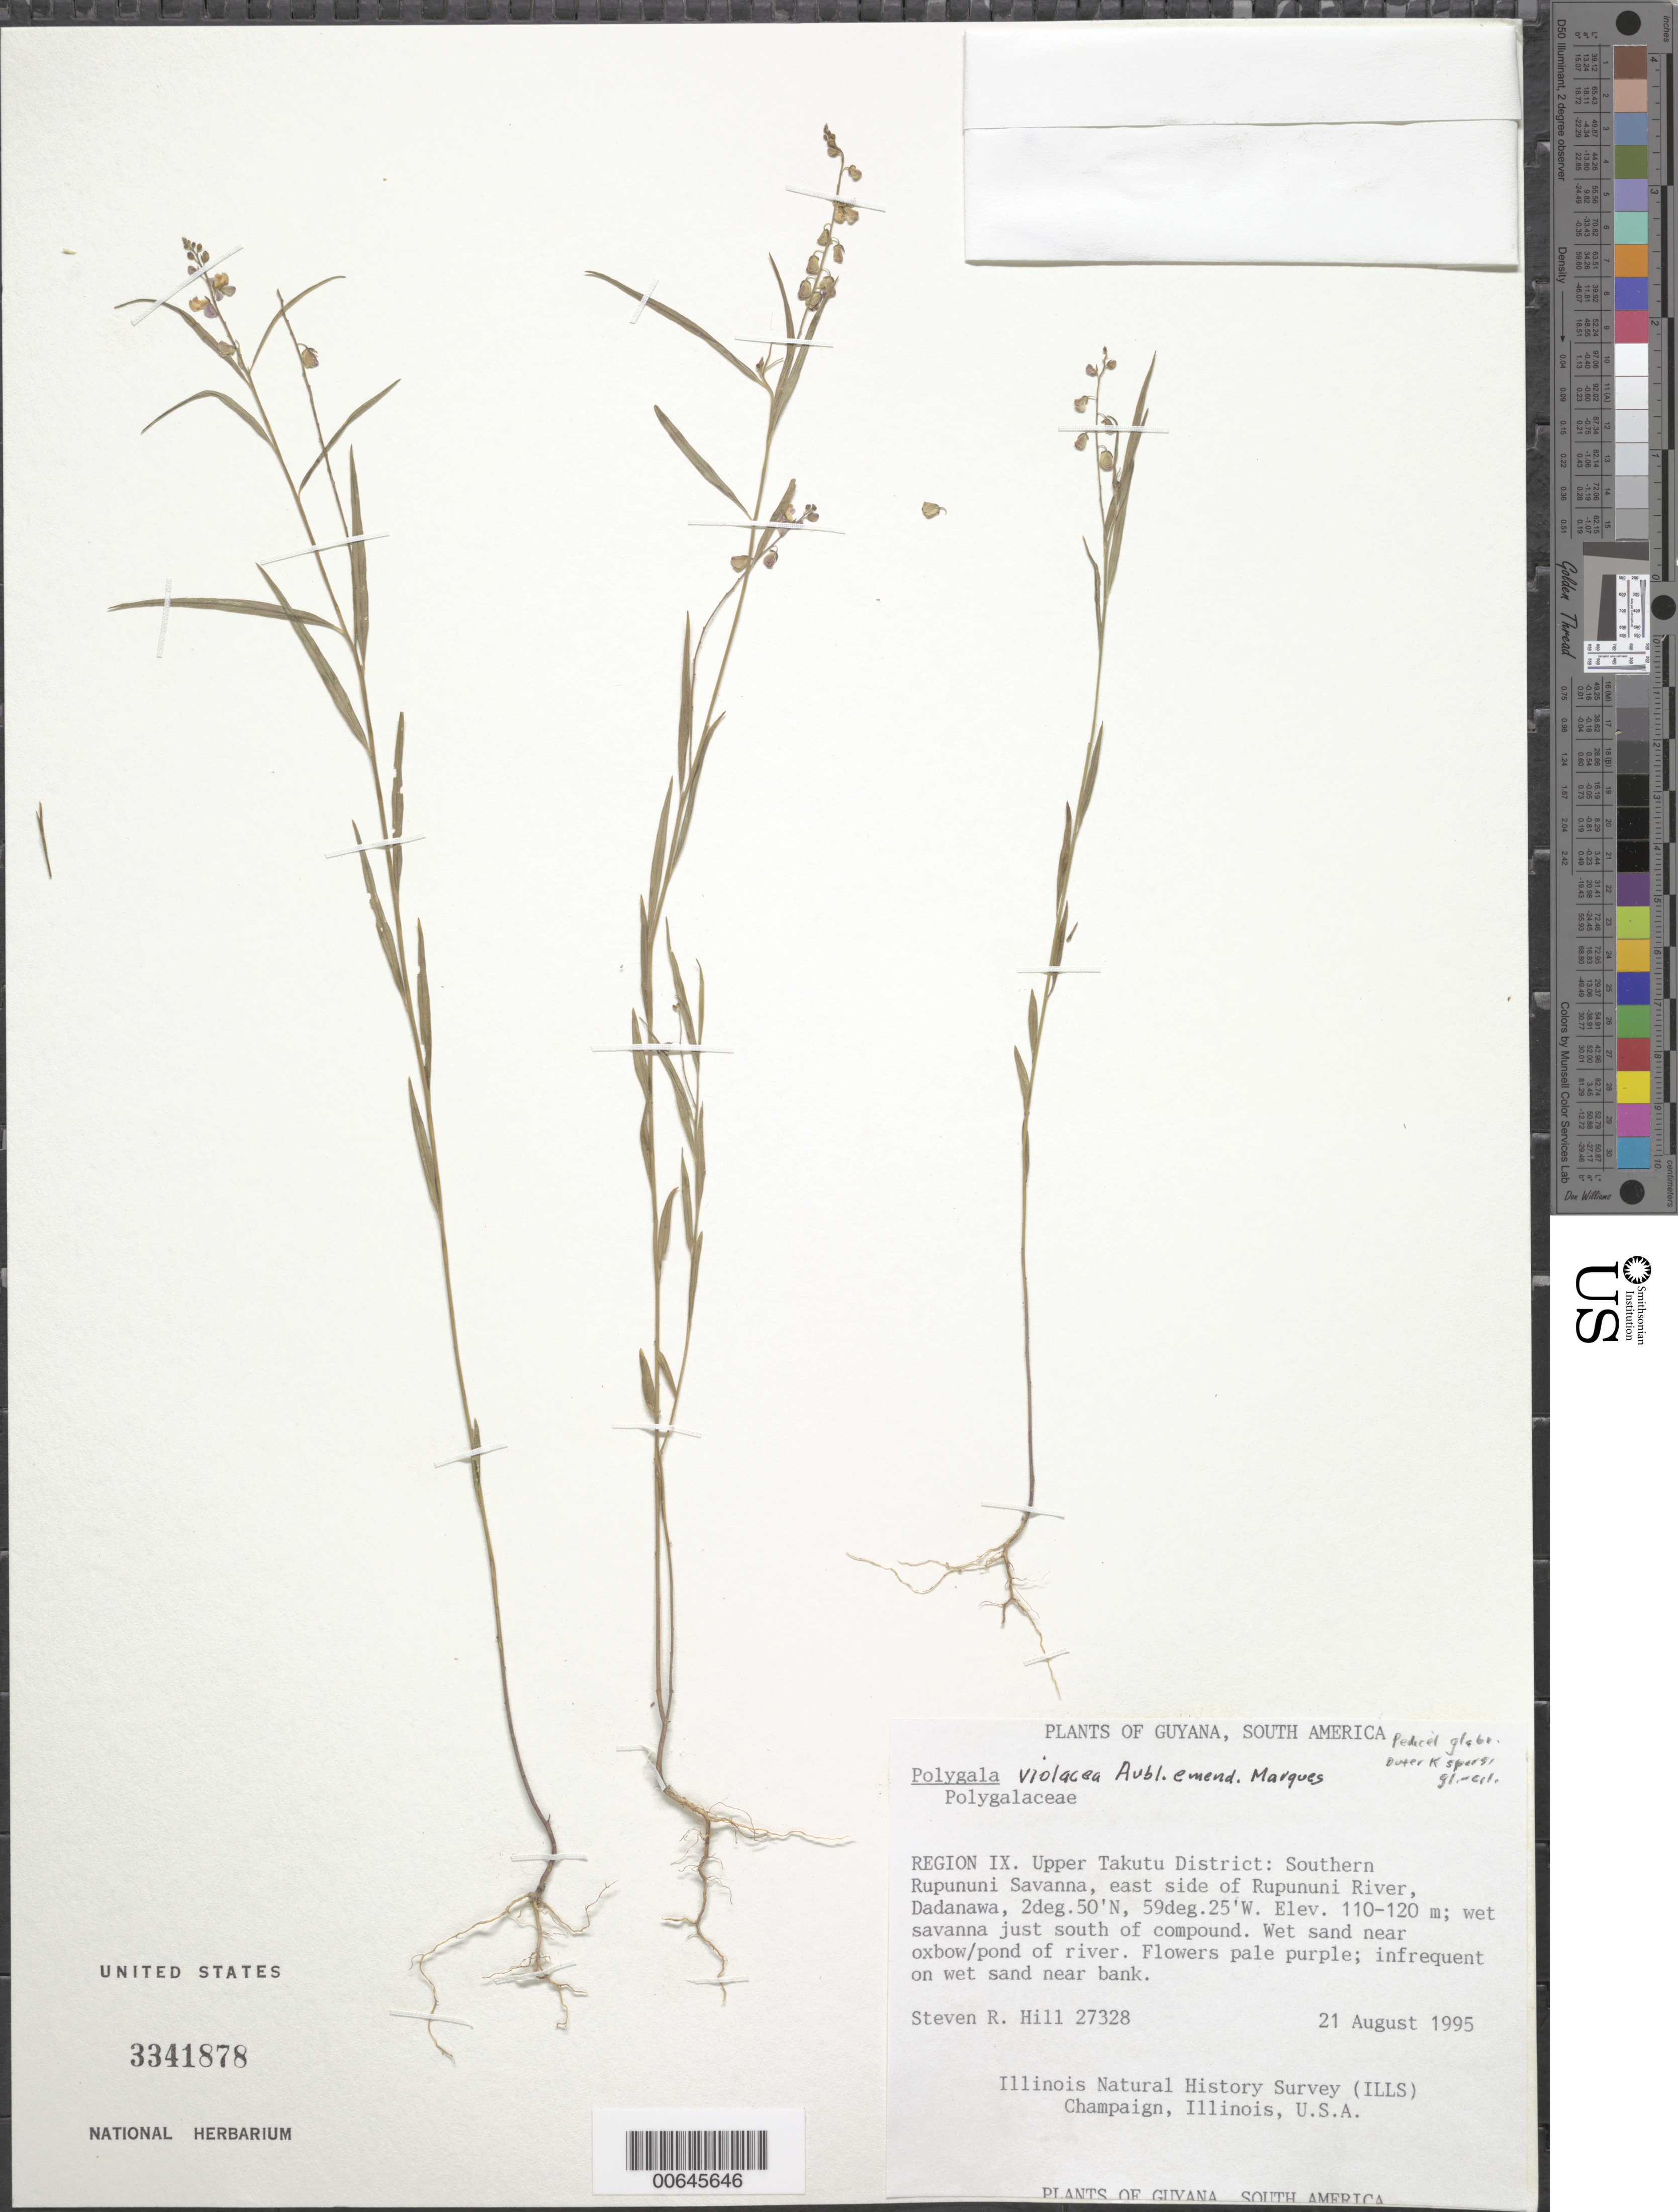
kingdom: Plantae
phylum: Tracheophyta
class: Magnoliopsida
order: Fabales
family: Polygalaceae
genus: Asemeia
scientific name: Asemeia violacea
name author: (Aubl.) J.F.B. Pastore & J.R. Abbott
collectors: S. R. Hill, C. N. Horn & J. H. Wiersema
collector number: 27328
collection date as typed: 21-Aug-95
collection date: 1995-08-21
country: Guyana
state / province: U. Takutu-U. Essequibo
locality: Dadanawa, southern Rupununi Savanna, E side of Rupununi R.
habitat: Wet sand near oxbow/pond of river; on wet sand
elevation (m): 110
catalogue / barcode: US 3341878